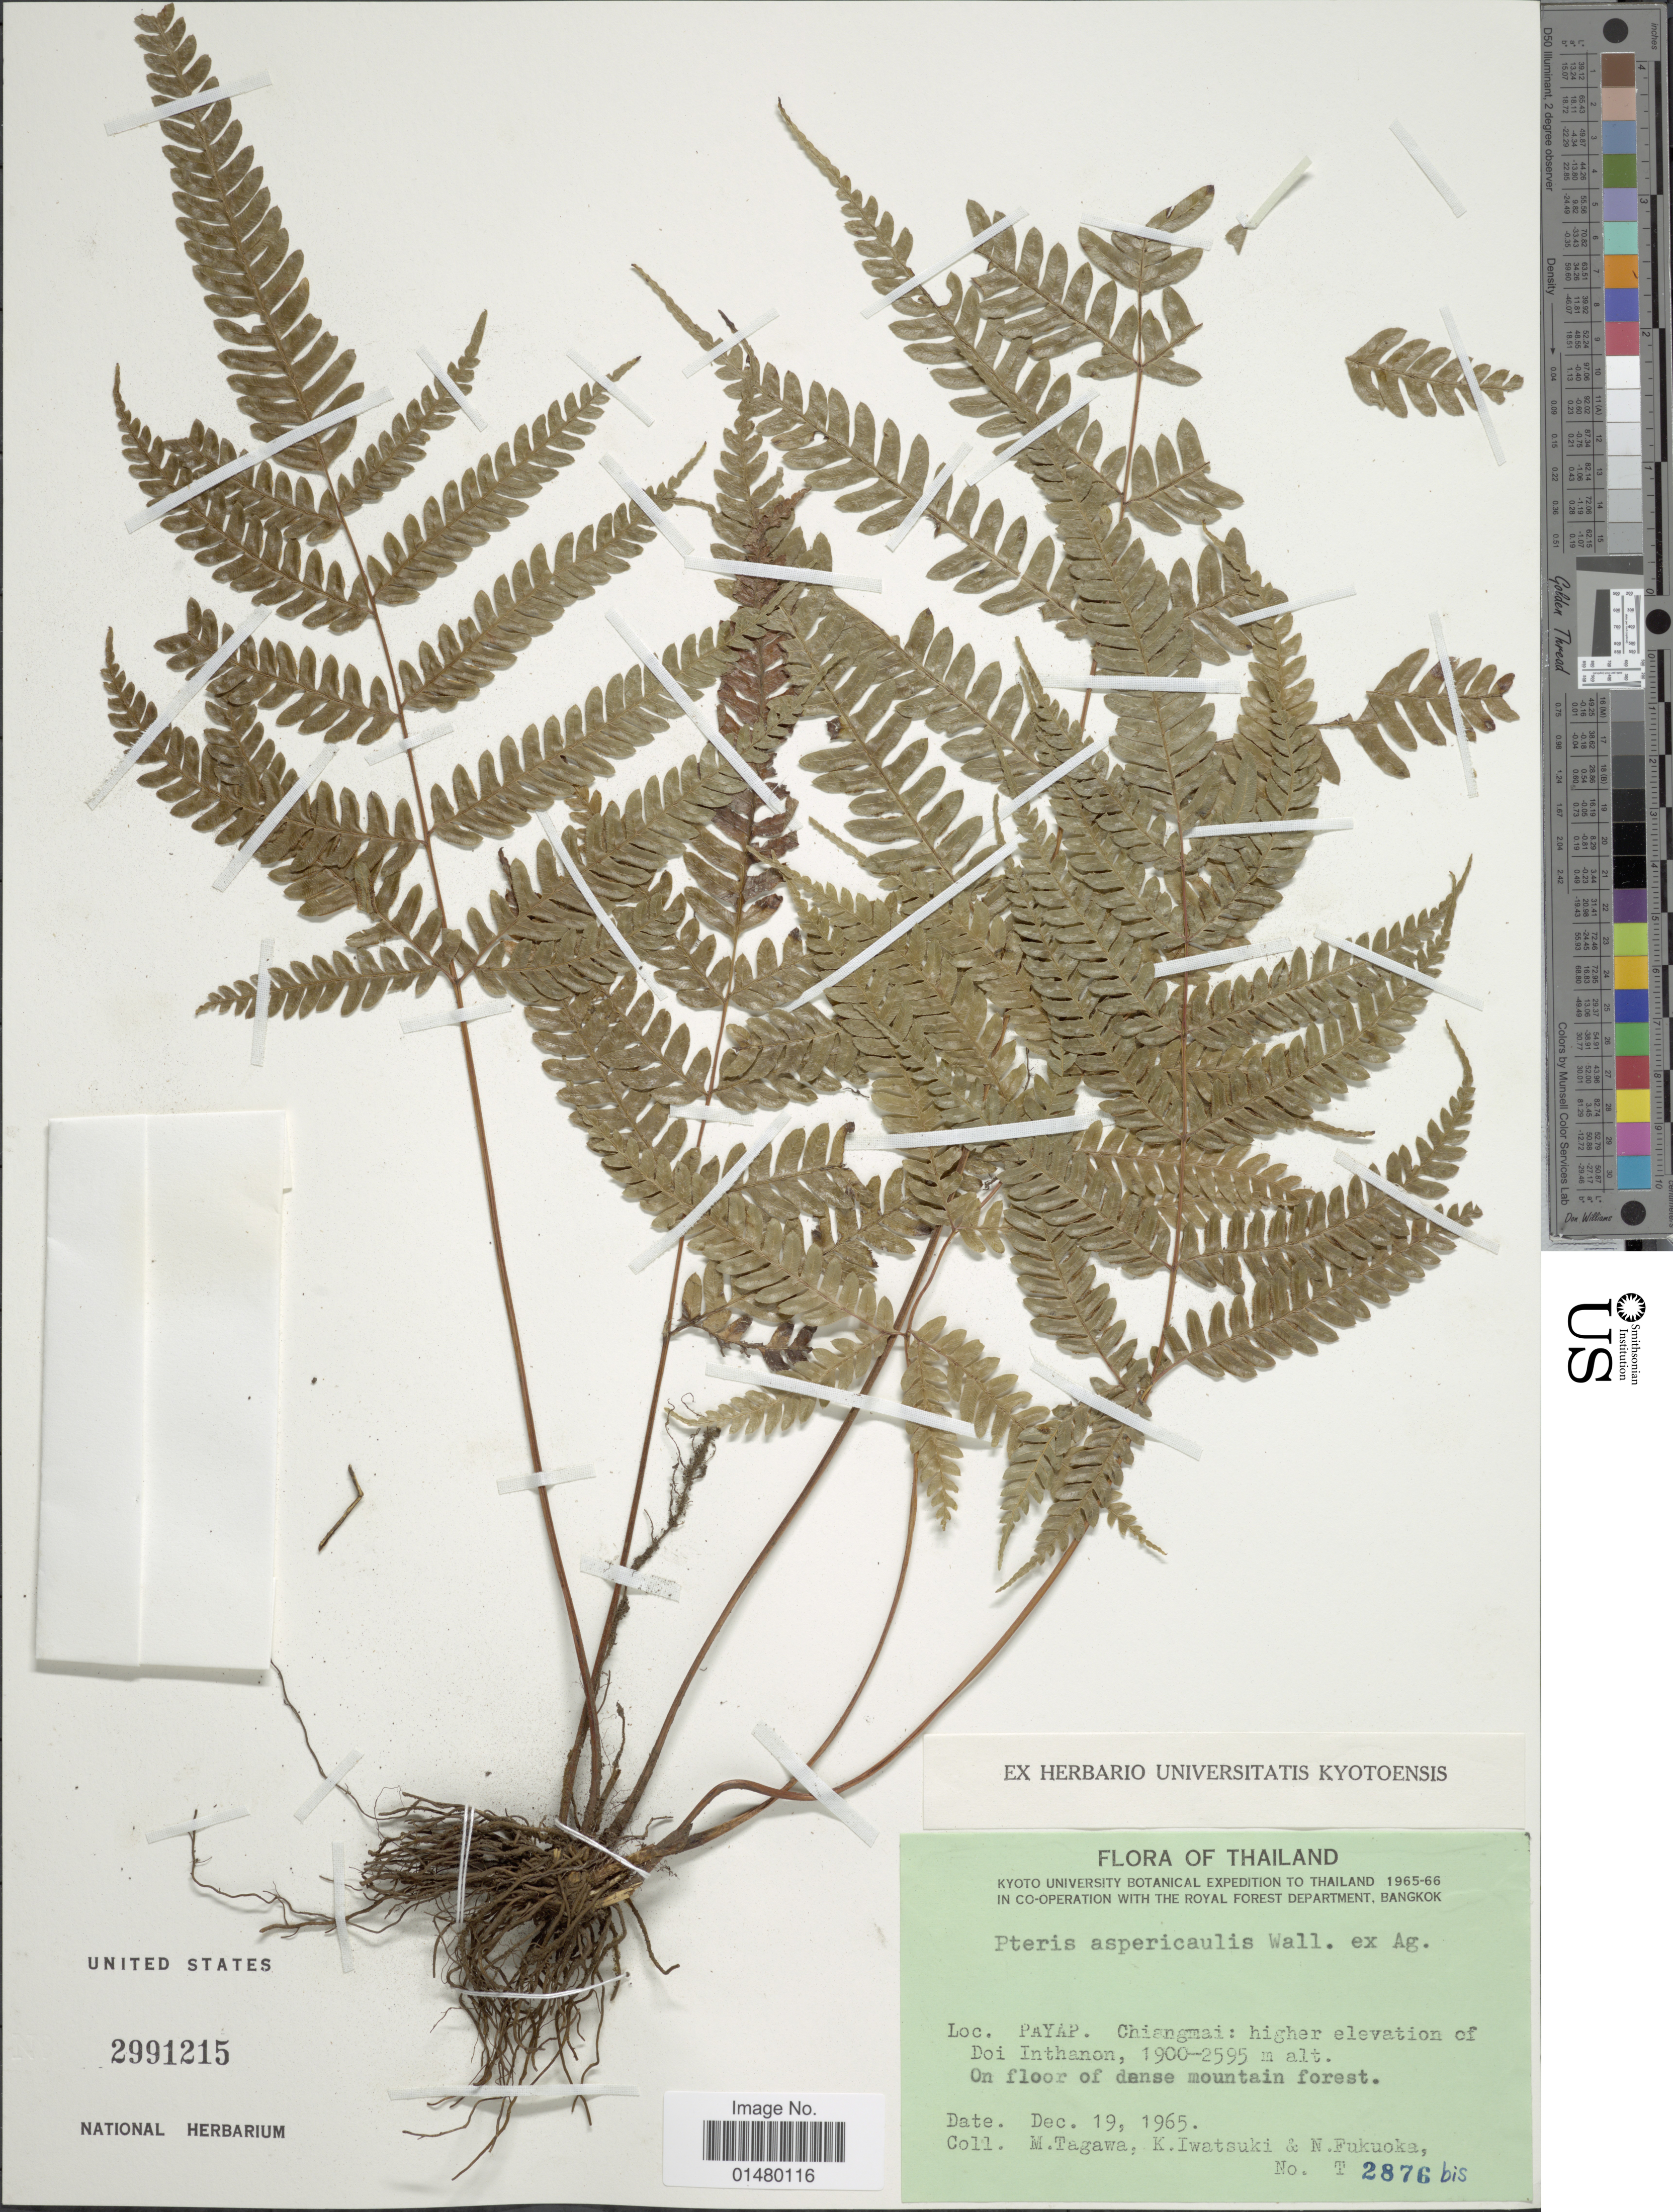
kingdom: Plantae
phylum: Tracheophyta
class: Polypodiopsida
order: Polypodiales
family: Pteridaceae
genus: Pteris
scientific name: Pteris aspericaulis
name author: Wall. ex Hieron.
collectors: M. Tagawa, K. Iwatsuki & N. Fukuoka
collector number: T 2876 bis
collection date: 1965-12-19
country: Thailand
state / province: Chiang Mai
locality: Payap. Chiangmai: higher elevation of Doi Inthanon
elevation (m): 1900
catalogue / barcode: US 2991215